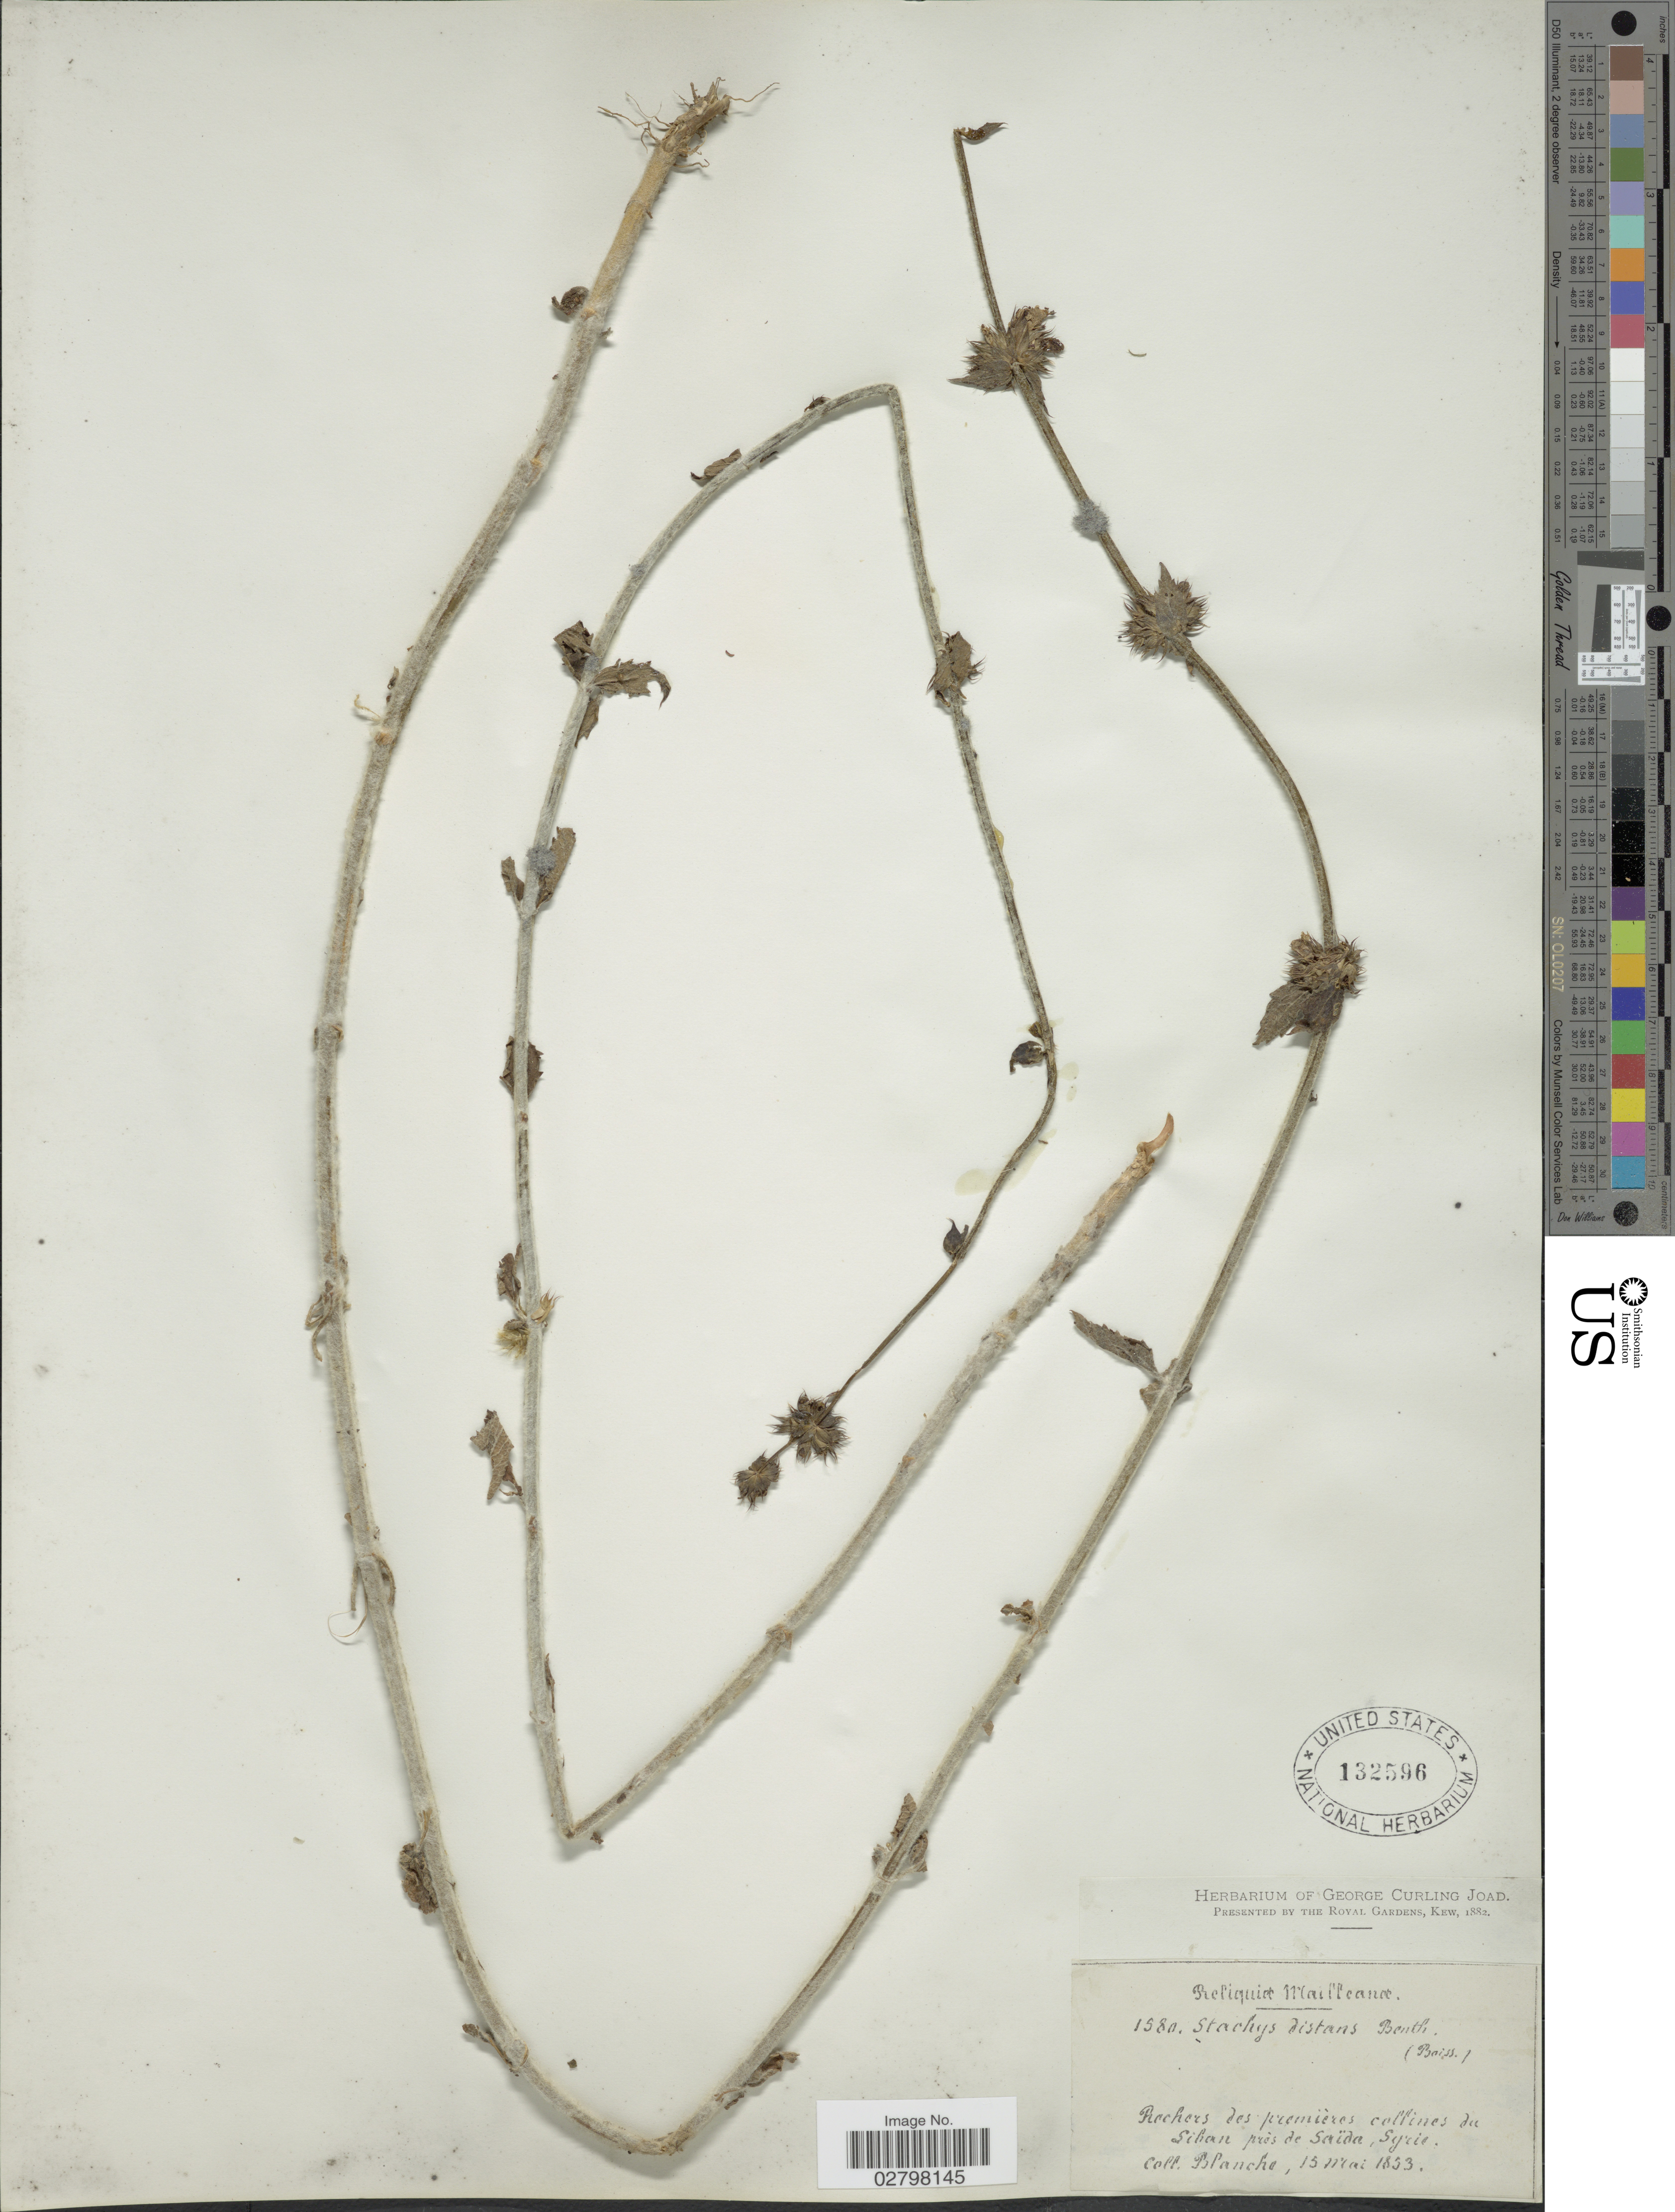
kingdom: Plantae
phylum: Tracheophyta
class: Magnoliopsida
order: Lamiales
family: Lamiaceae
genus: Stachys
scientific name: Stachys distans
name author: Benth.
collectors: -. Blanche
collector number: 1580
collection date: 1853-05-15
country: Lebanon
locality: Rochers des premières collines du Liban près de Saïda, Syrie.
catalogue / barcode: US 132596